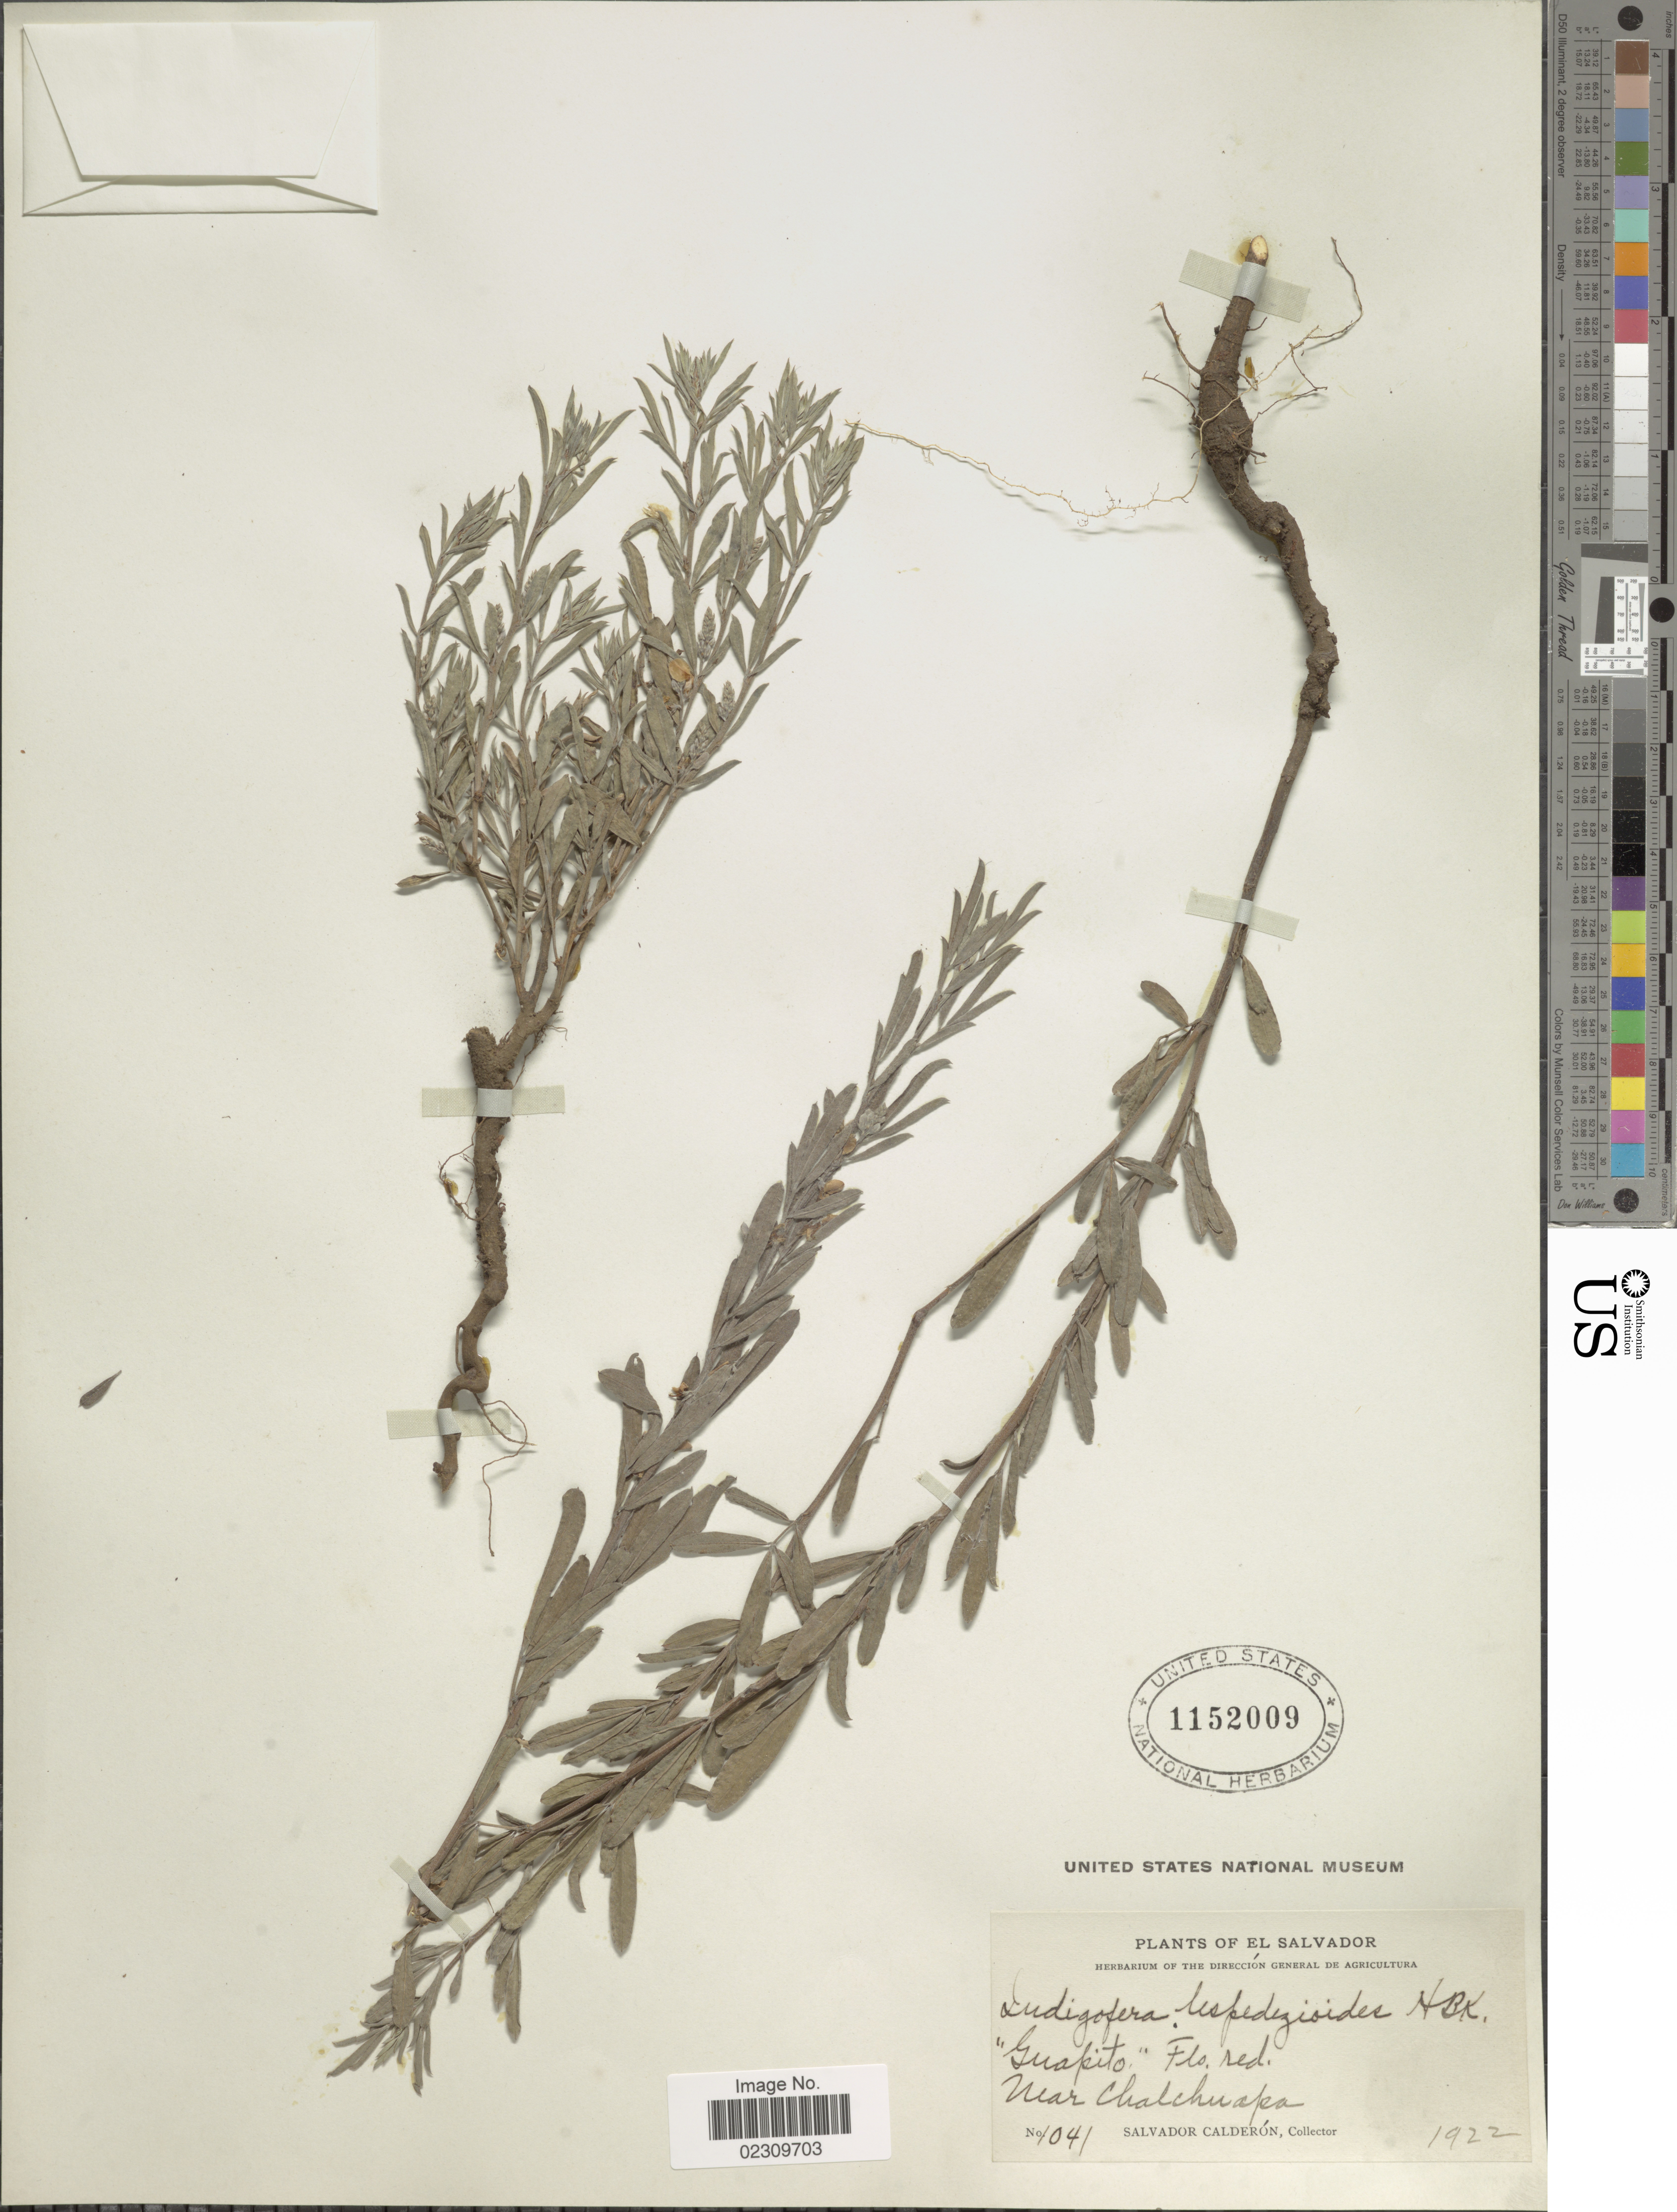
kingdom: Plantae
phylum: Tracheophyta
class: Magnoliopsida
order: Fabales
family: Fabaceae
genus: Indigofera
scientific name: Indigofera lespedezioides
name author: Kunth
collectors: S. Calderón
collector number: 1041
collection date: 1922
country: El Salvador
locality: Near Chalchuapa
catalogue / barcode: US 1152009